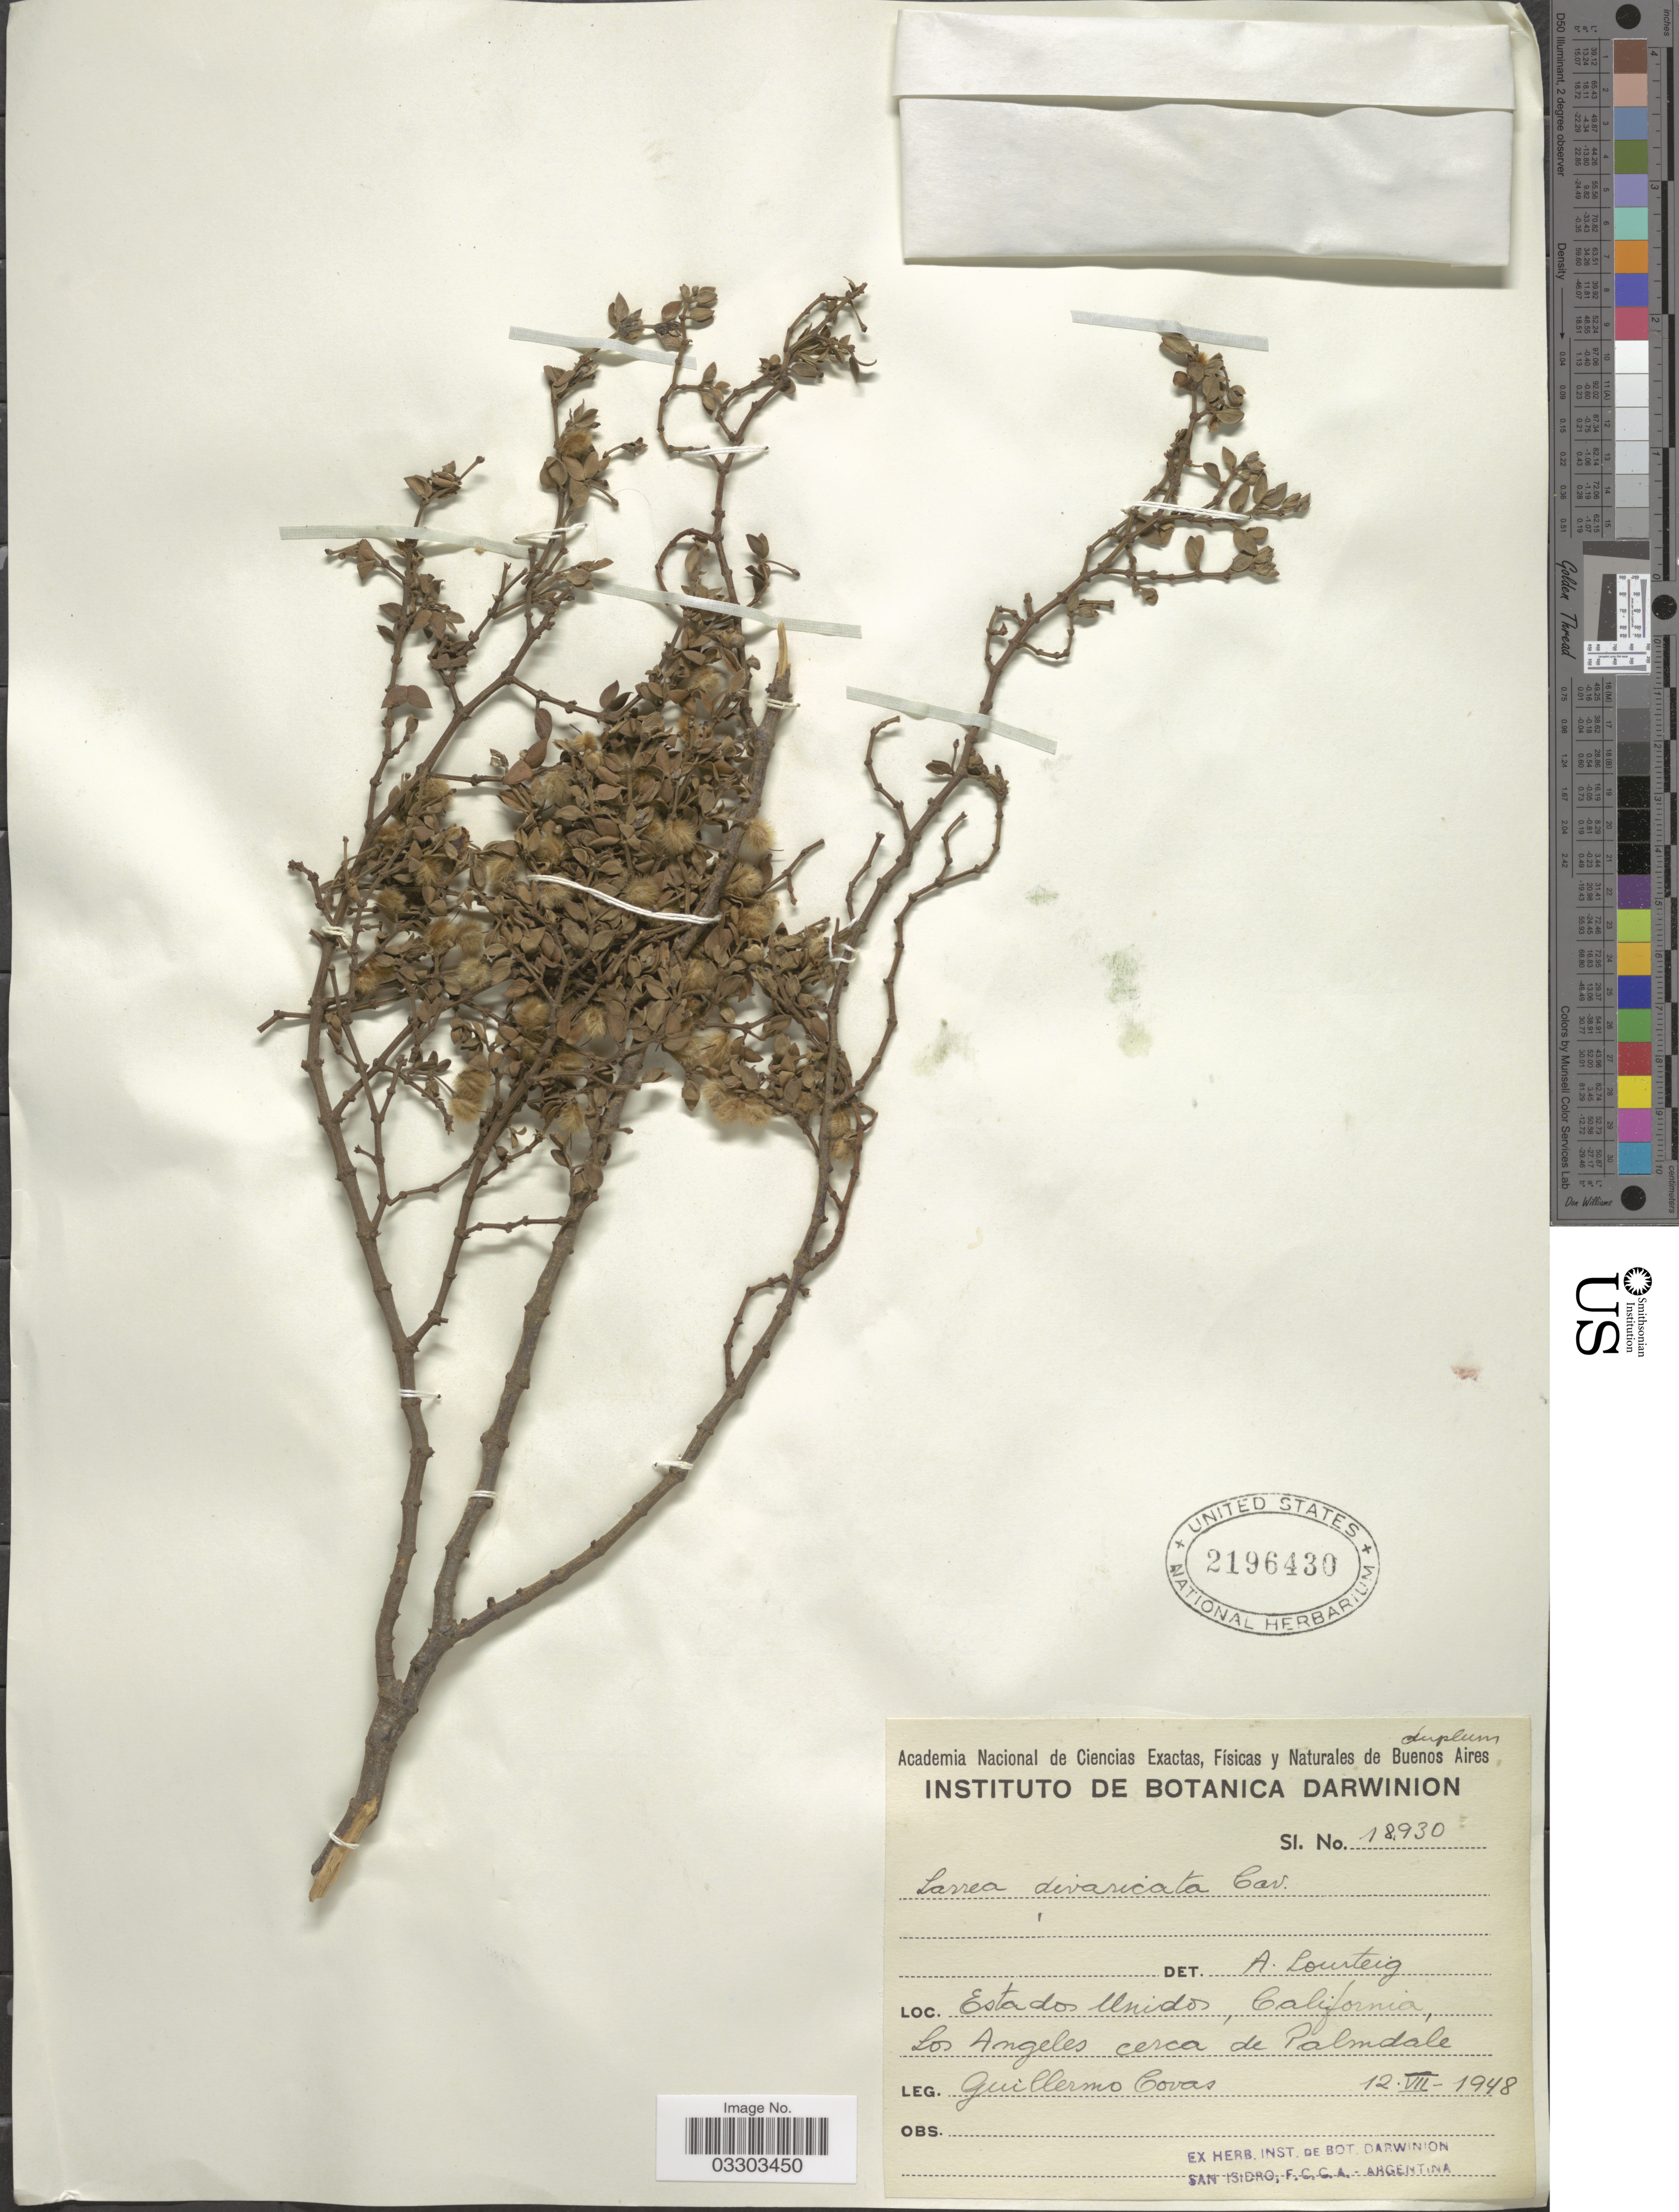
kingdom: Plantae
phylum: Tracheophyta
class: Magnoliopsida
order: Zygophyllales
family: Zygophyllaceae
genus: Larrea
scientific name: Larrea divaricata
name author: Cav.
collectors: G. Covas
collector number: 18930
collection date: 1948-07-12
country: United States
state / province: California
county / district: Los Angeles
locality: Estados Unidos. Los Angeles cerca de Palmdale.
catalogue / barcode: US 2196430